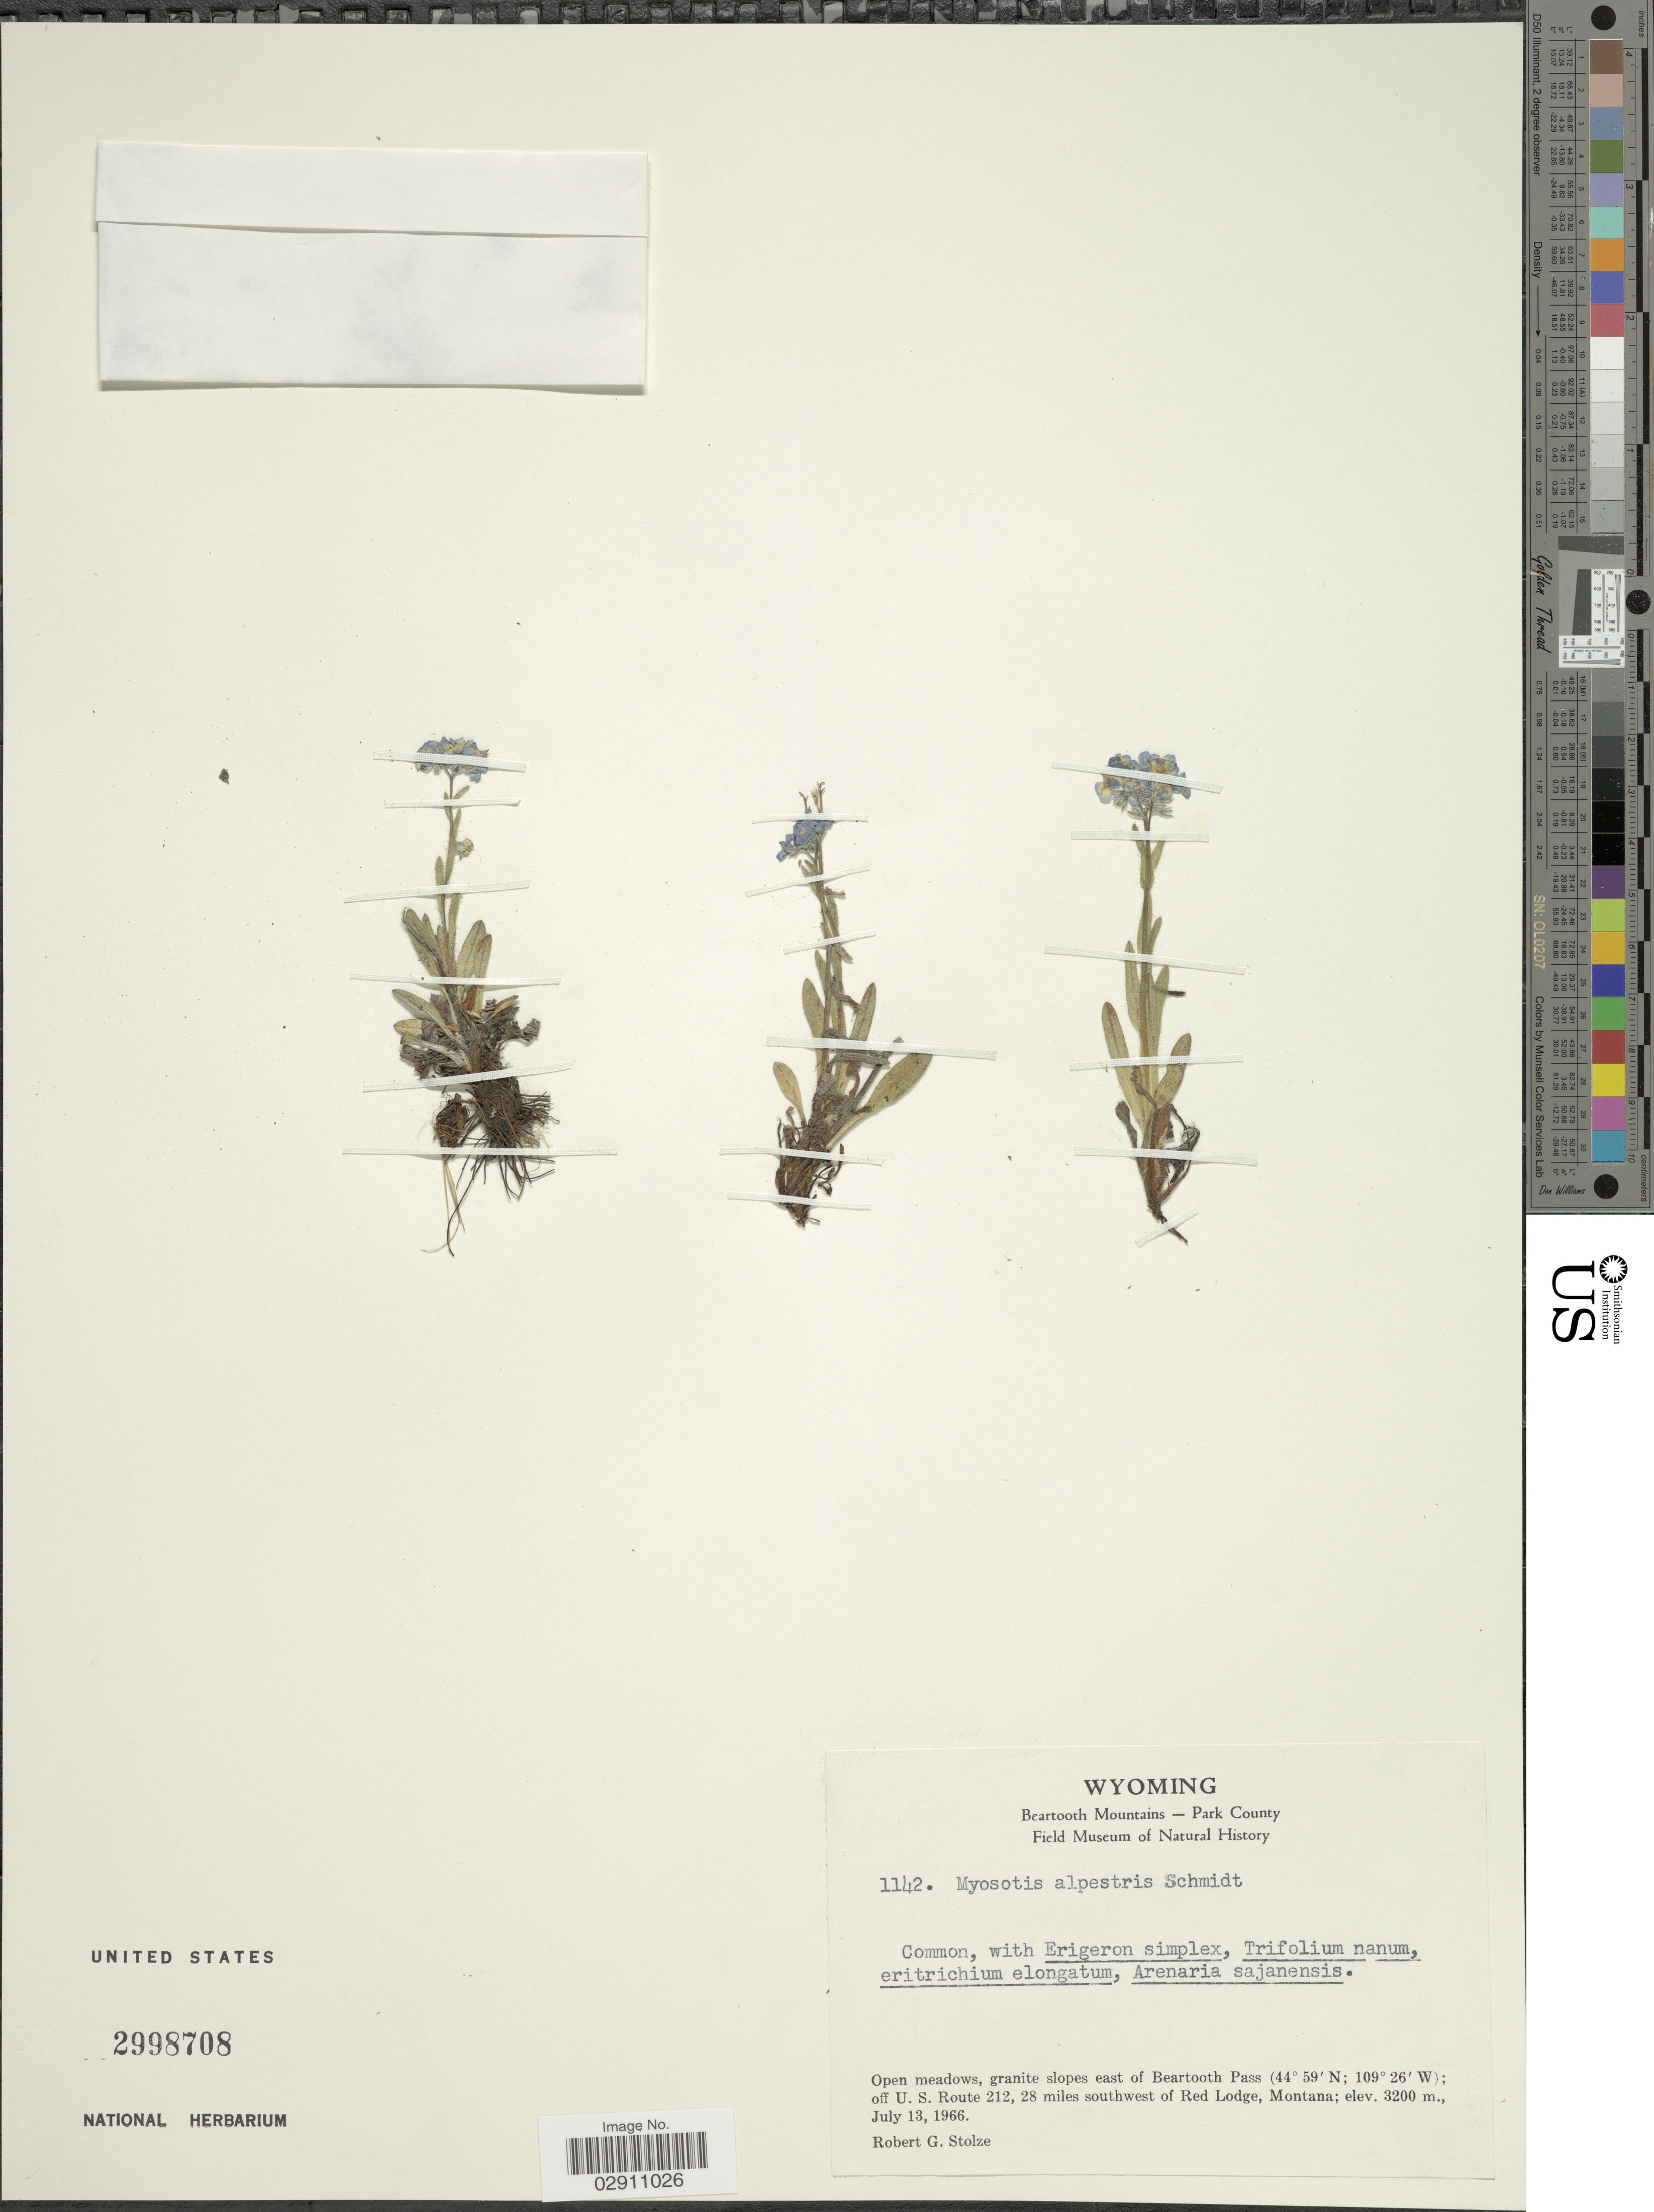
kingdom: Plantae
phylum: Tracheophyta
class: Magnoliopsida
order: Boraginales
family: Boraginaceae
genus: Myosotis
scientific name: Myosotis alpestris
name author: F.W. Schmidt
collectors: R. G. Stolze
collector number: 1142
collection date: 1966-07-13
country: United States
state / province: Montana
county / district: Park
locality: Beartooth Mountains. Open meadows, granite slopes east of Beartooth Pass; off U.S.Route 212, 28 miles southwest of Red Lodge, Montana.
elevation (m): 3200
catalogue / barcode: US 2998708